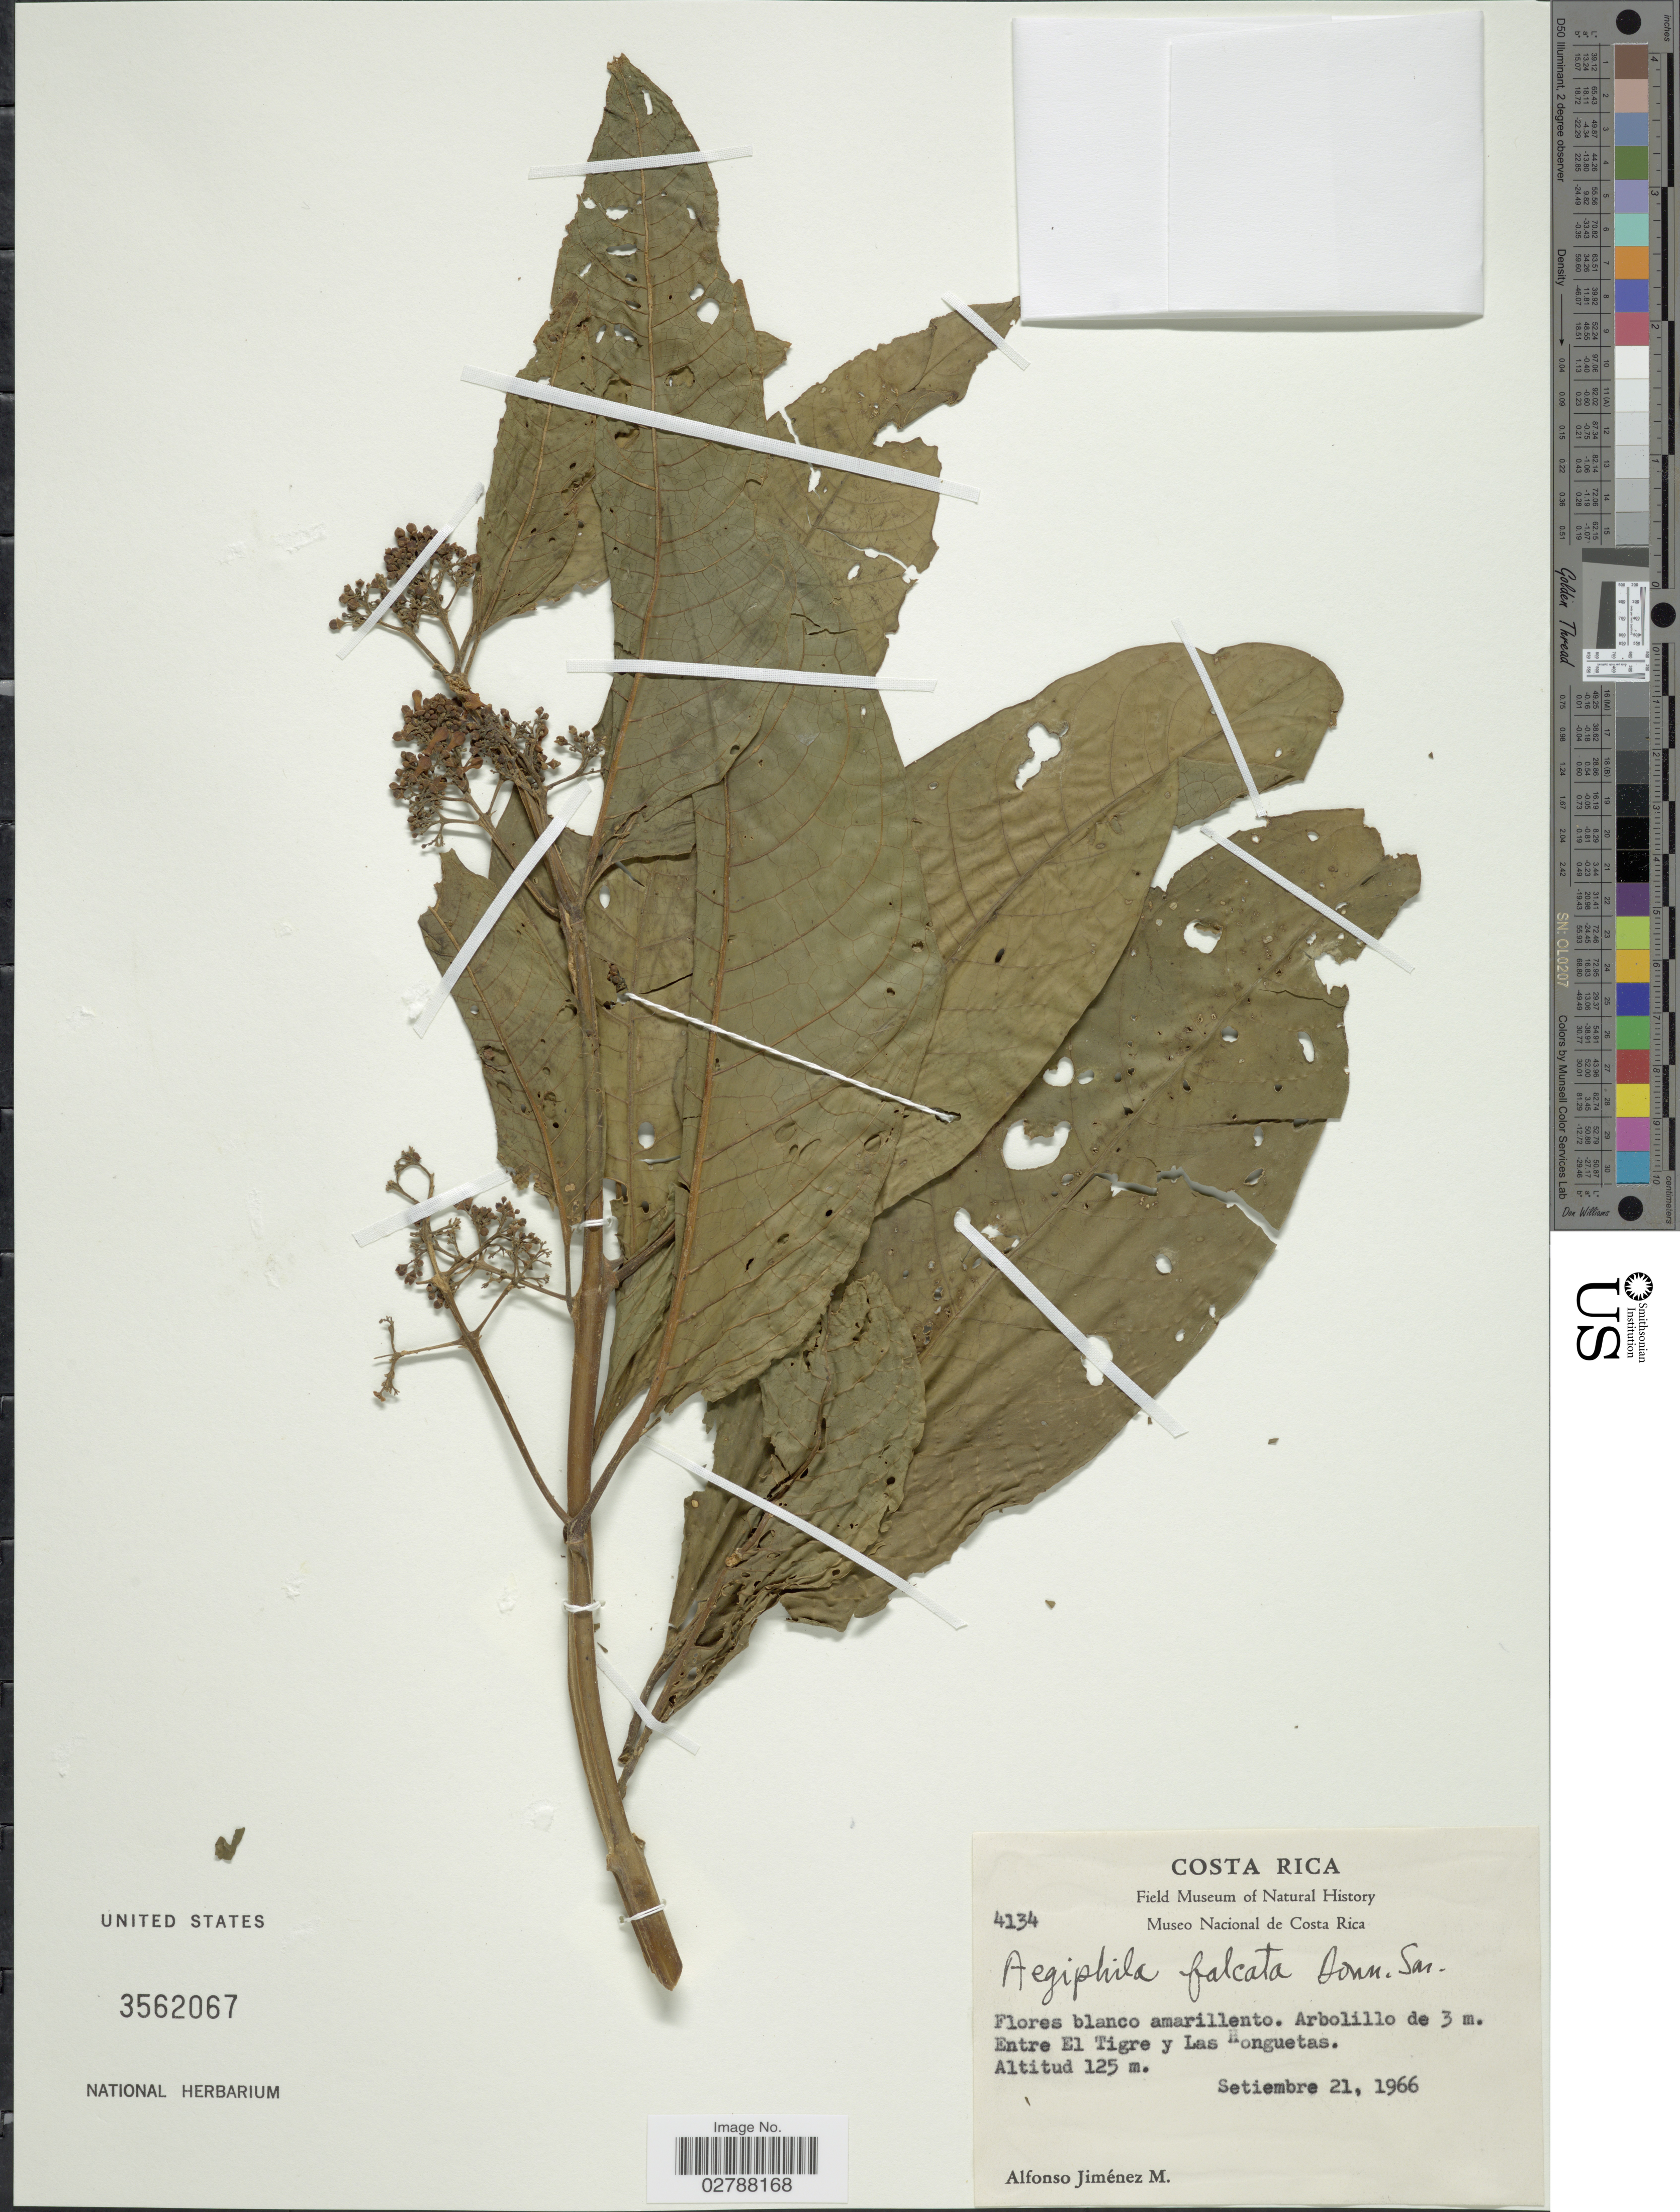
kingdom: Plantae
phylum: Tracheophyta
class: Magnoliopsida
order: Lamiales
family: Lamiaceae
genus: Aegiphila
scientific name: Aegiphila falcata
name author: Donn. Sm.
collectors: A. Jimenez M.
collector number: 4134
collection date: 1966-09-21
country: Costa Rica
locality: Entre El Tigre y Las Honguetas.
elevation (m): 125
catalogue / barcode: US 3562067